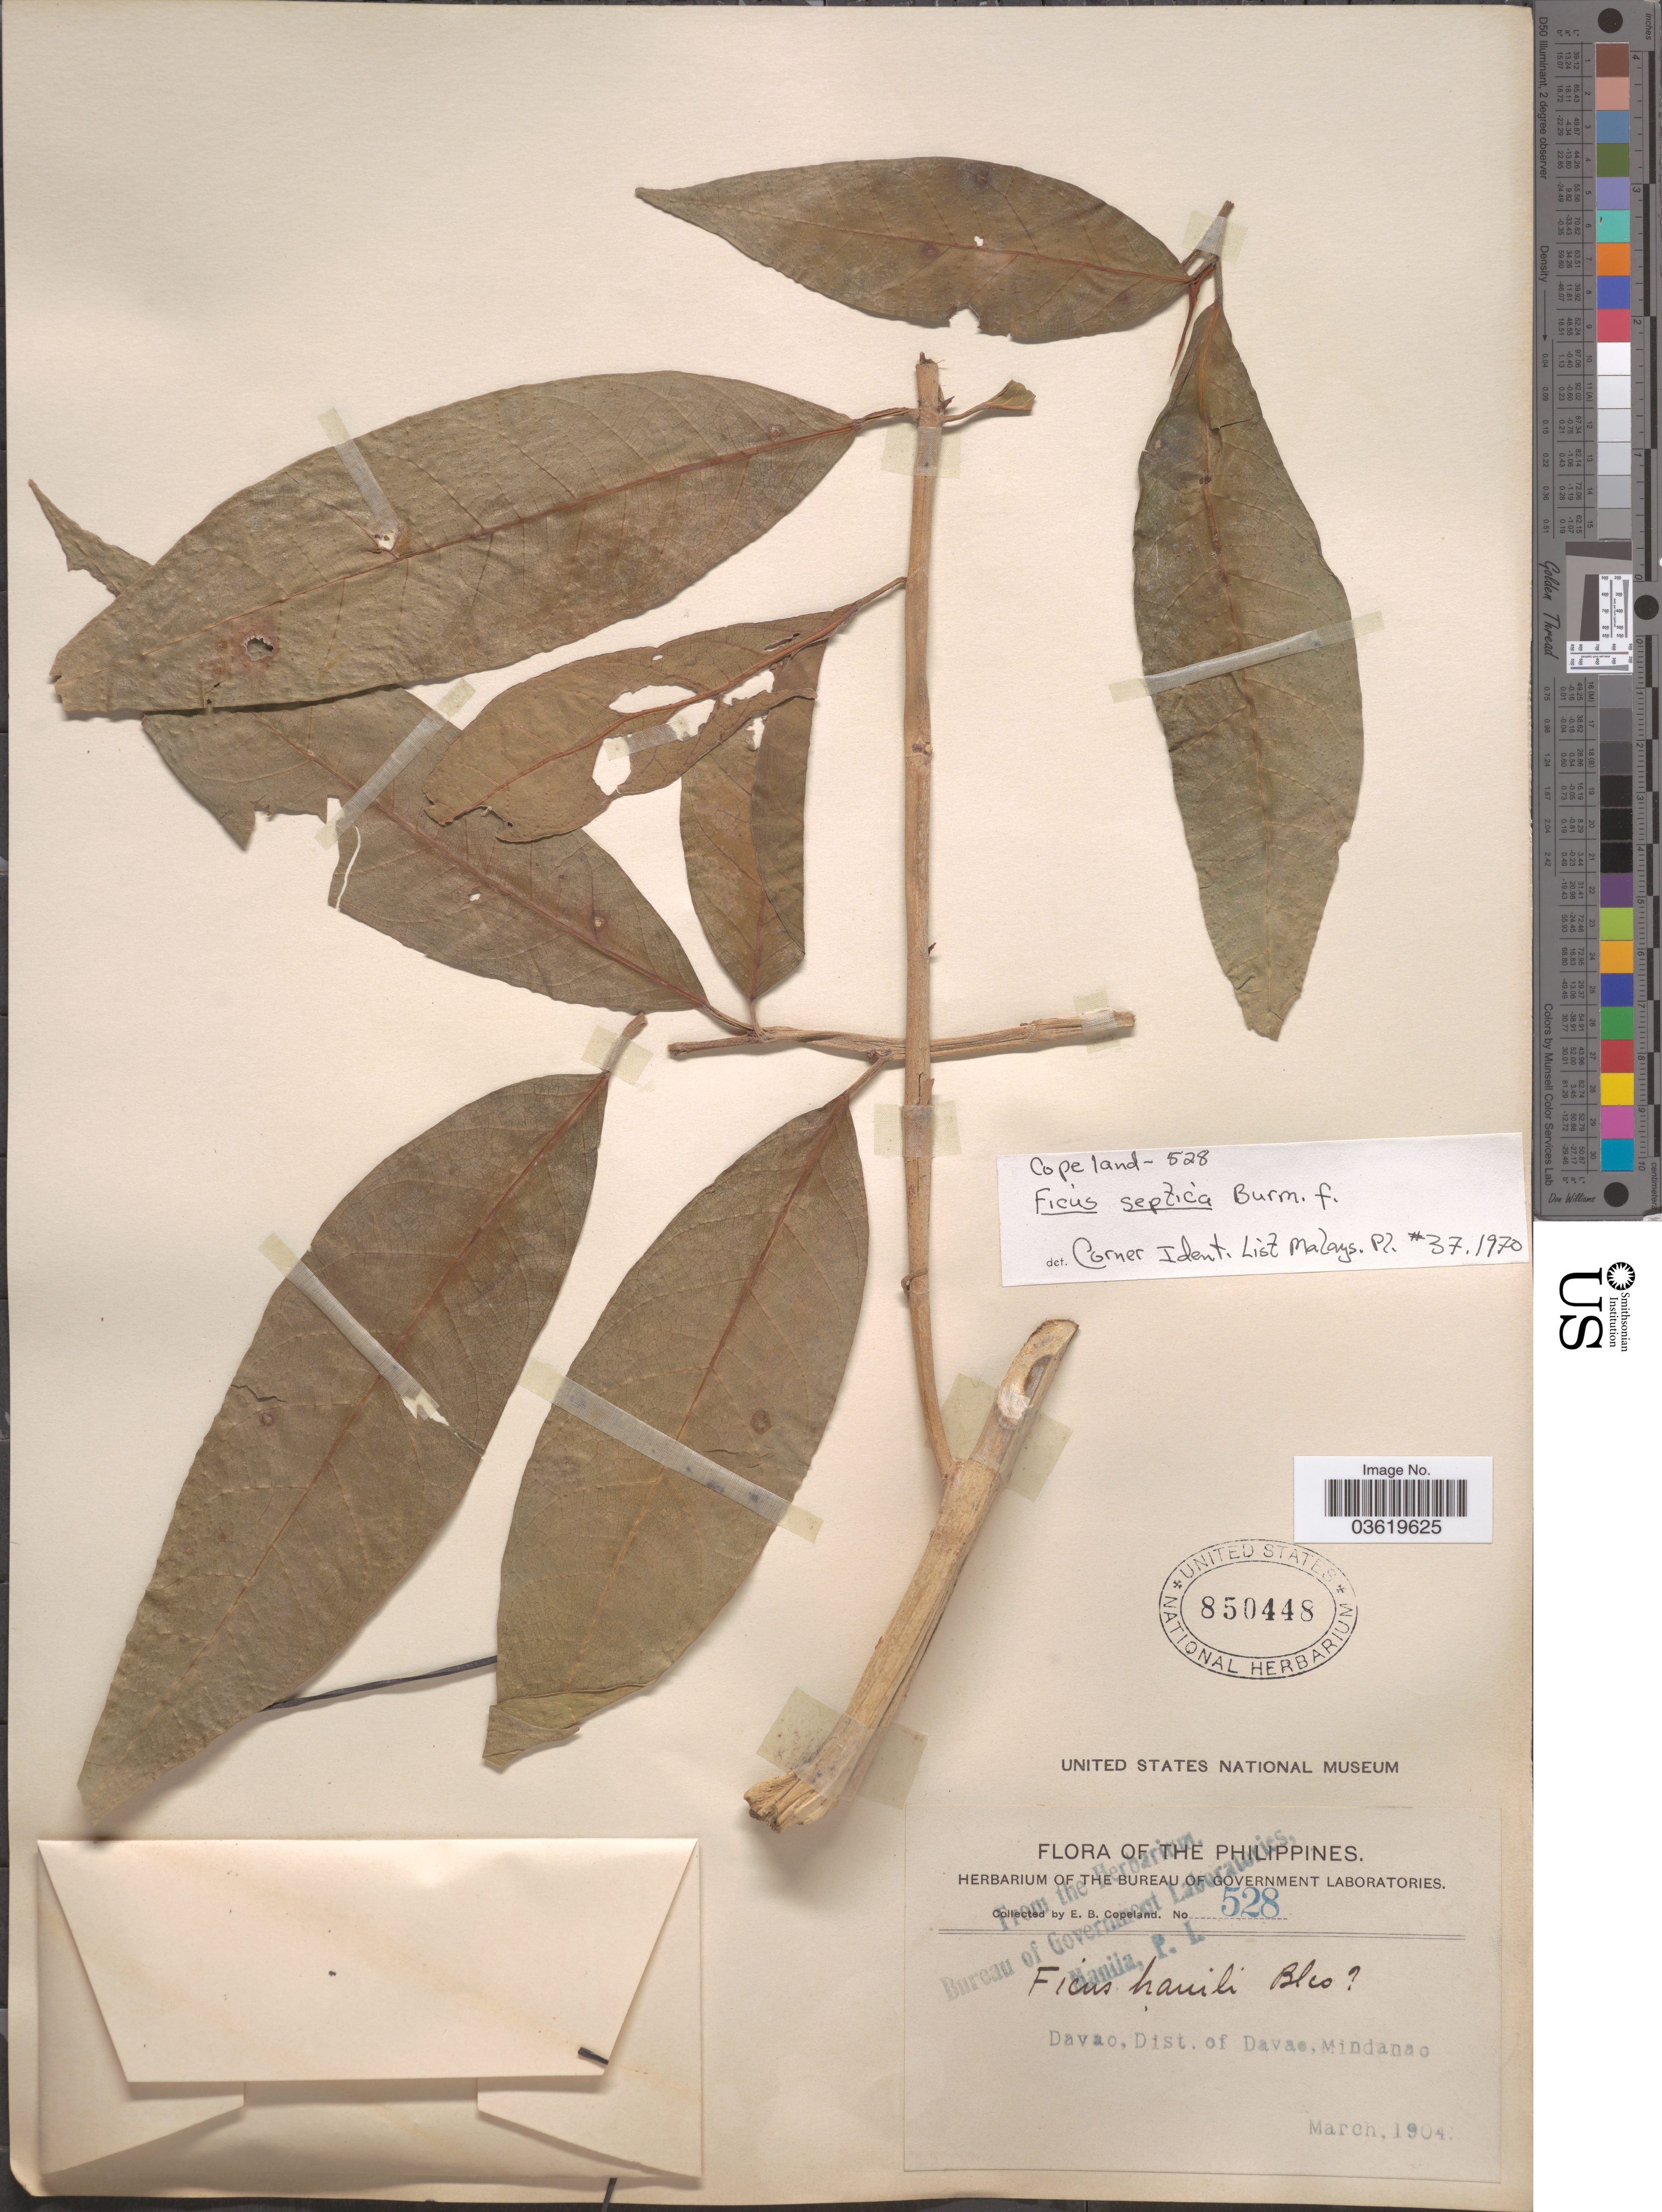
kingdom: Plantae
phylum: Tracheophyta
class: Magnoliopsida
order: Rosales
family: Moraceae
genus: Ficus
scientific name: Ficus septica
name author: Burm. f.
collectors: E. B. Copeland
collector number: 528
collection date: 1904-03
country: Philippines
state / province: Davao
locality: Dist. of Davao, Mindanao.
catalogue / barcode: US 850448